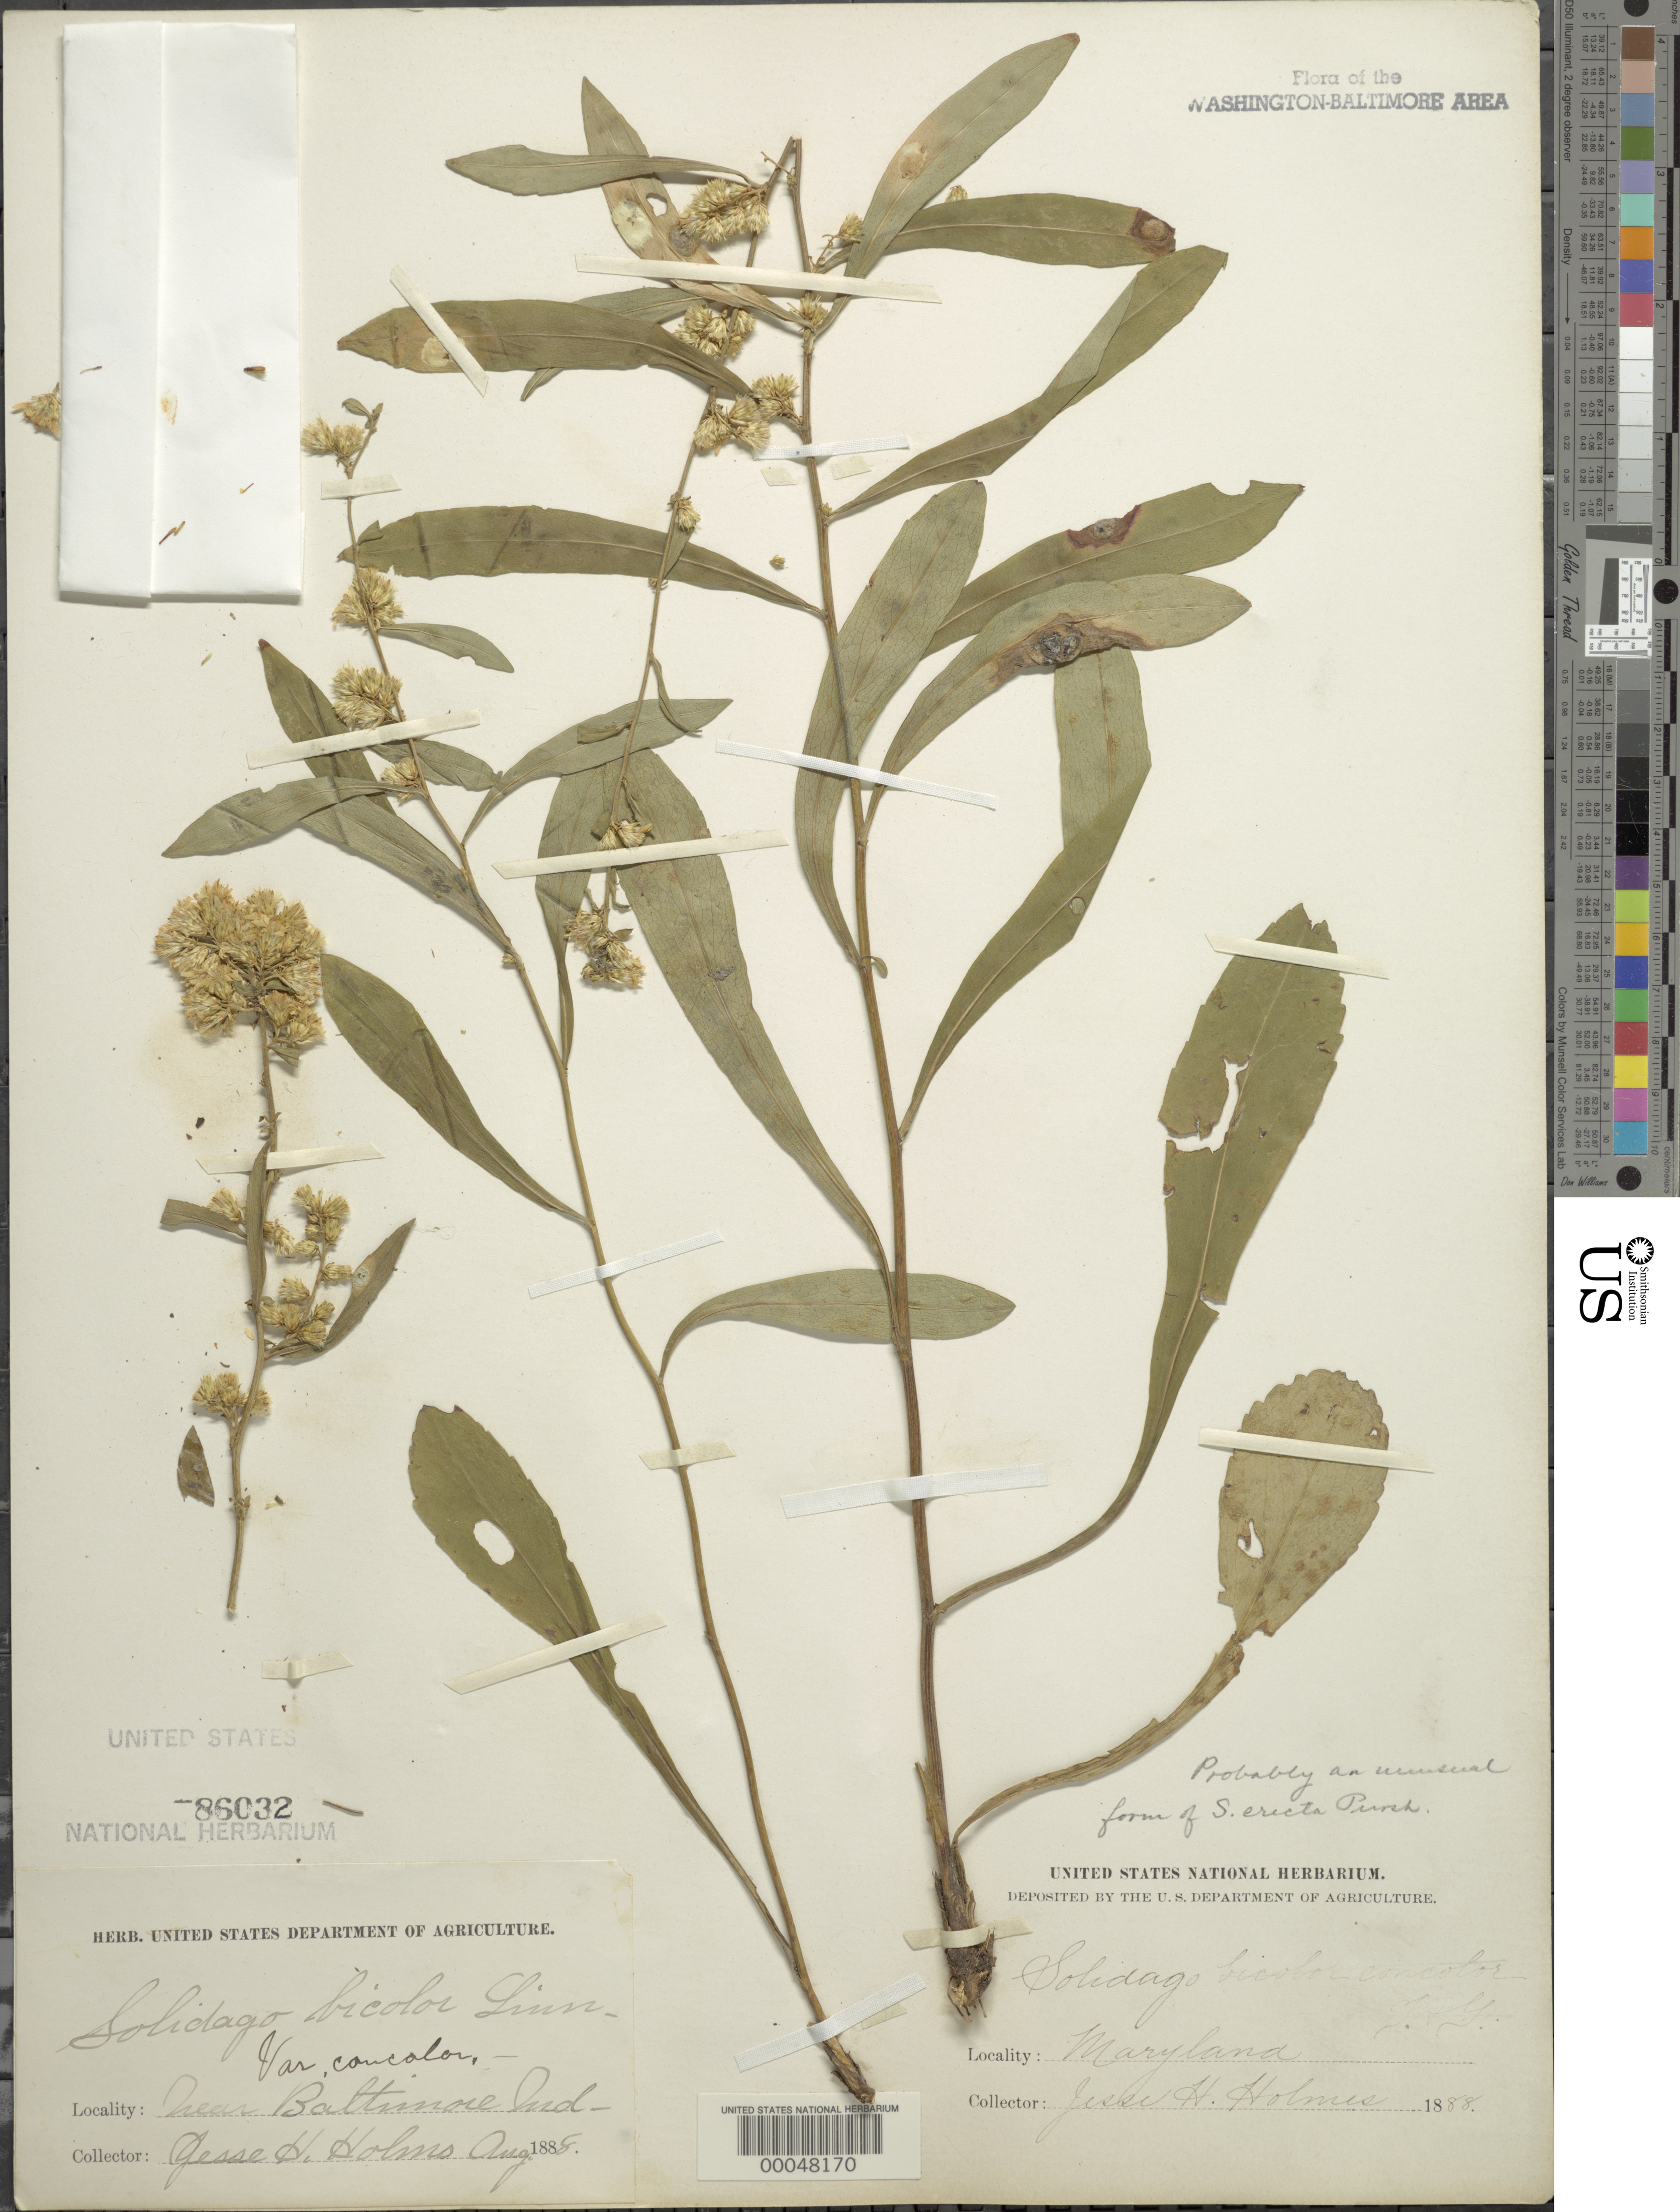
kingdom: Plantae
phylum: Tracheophyta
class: Magnoliopsida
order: Asterales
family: Asteraceae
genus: Solidago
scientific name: Solidago erecta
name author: Pursh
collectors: J. Holmes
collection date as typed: Aug 1885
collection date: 1885-08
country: United States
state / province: Maryland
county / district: Baltimore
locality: Near Baltimore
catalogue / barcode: US 86032